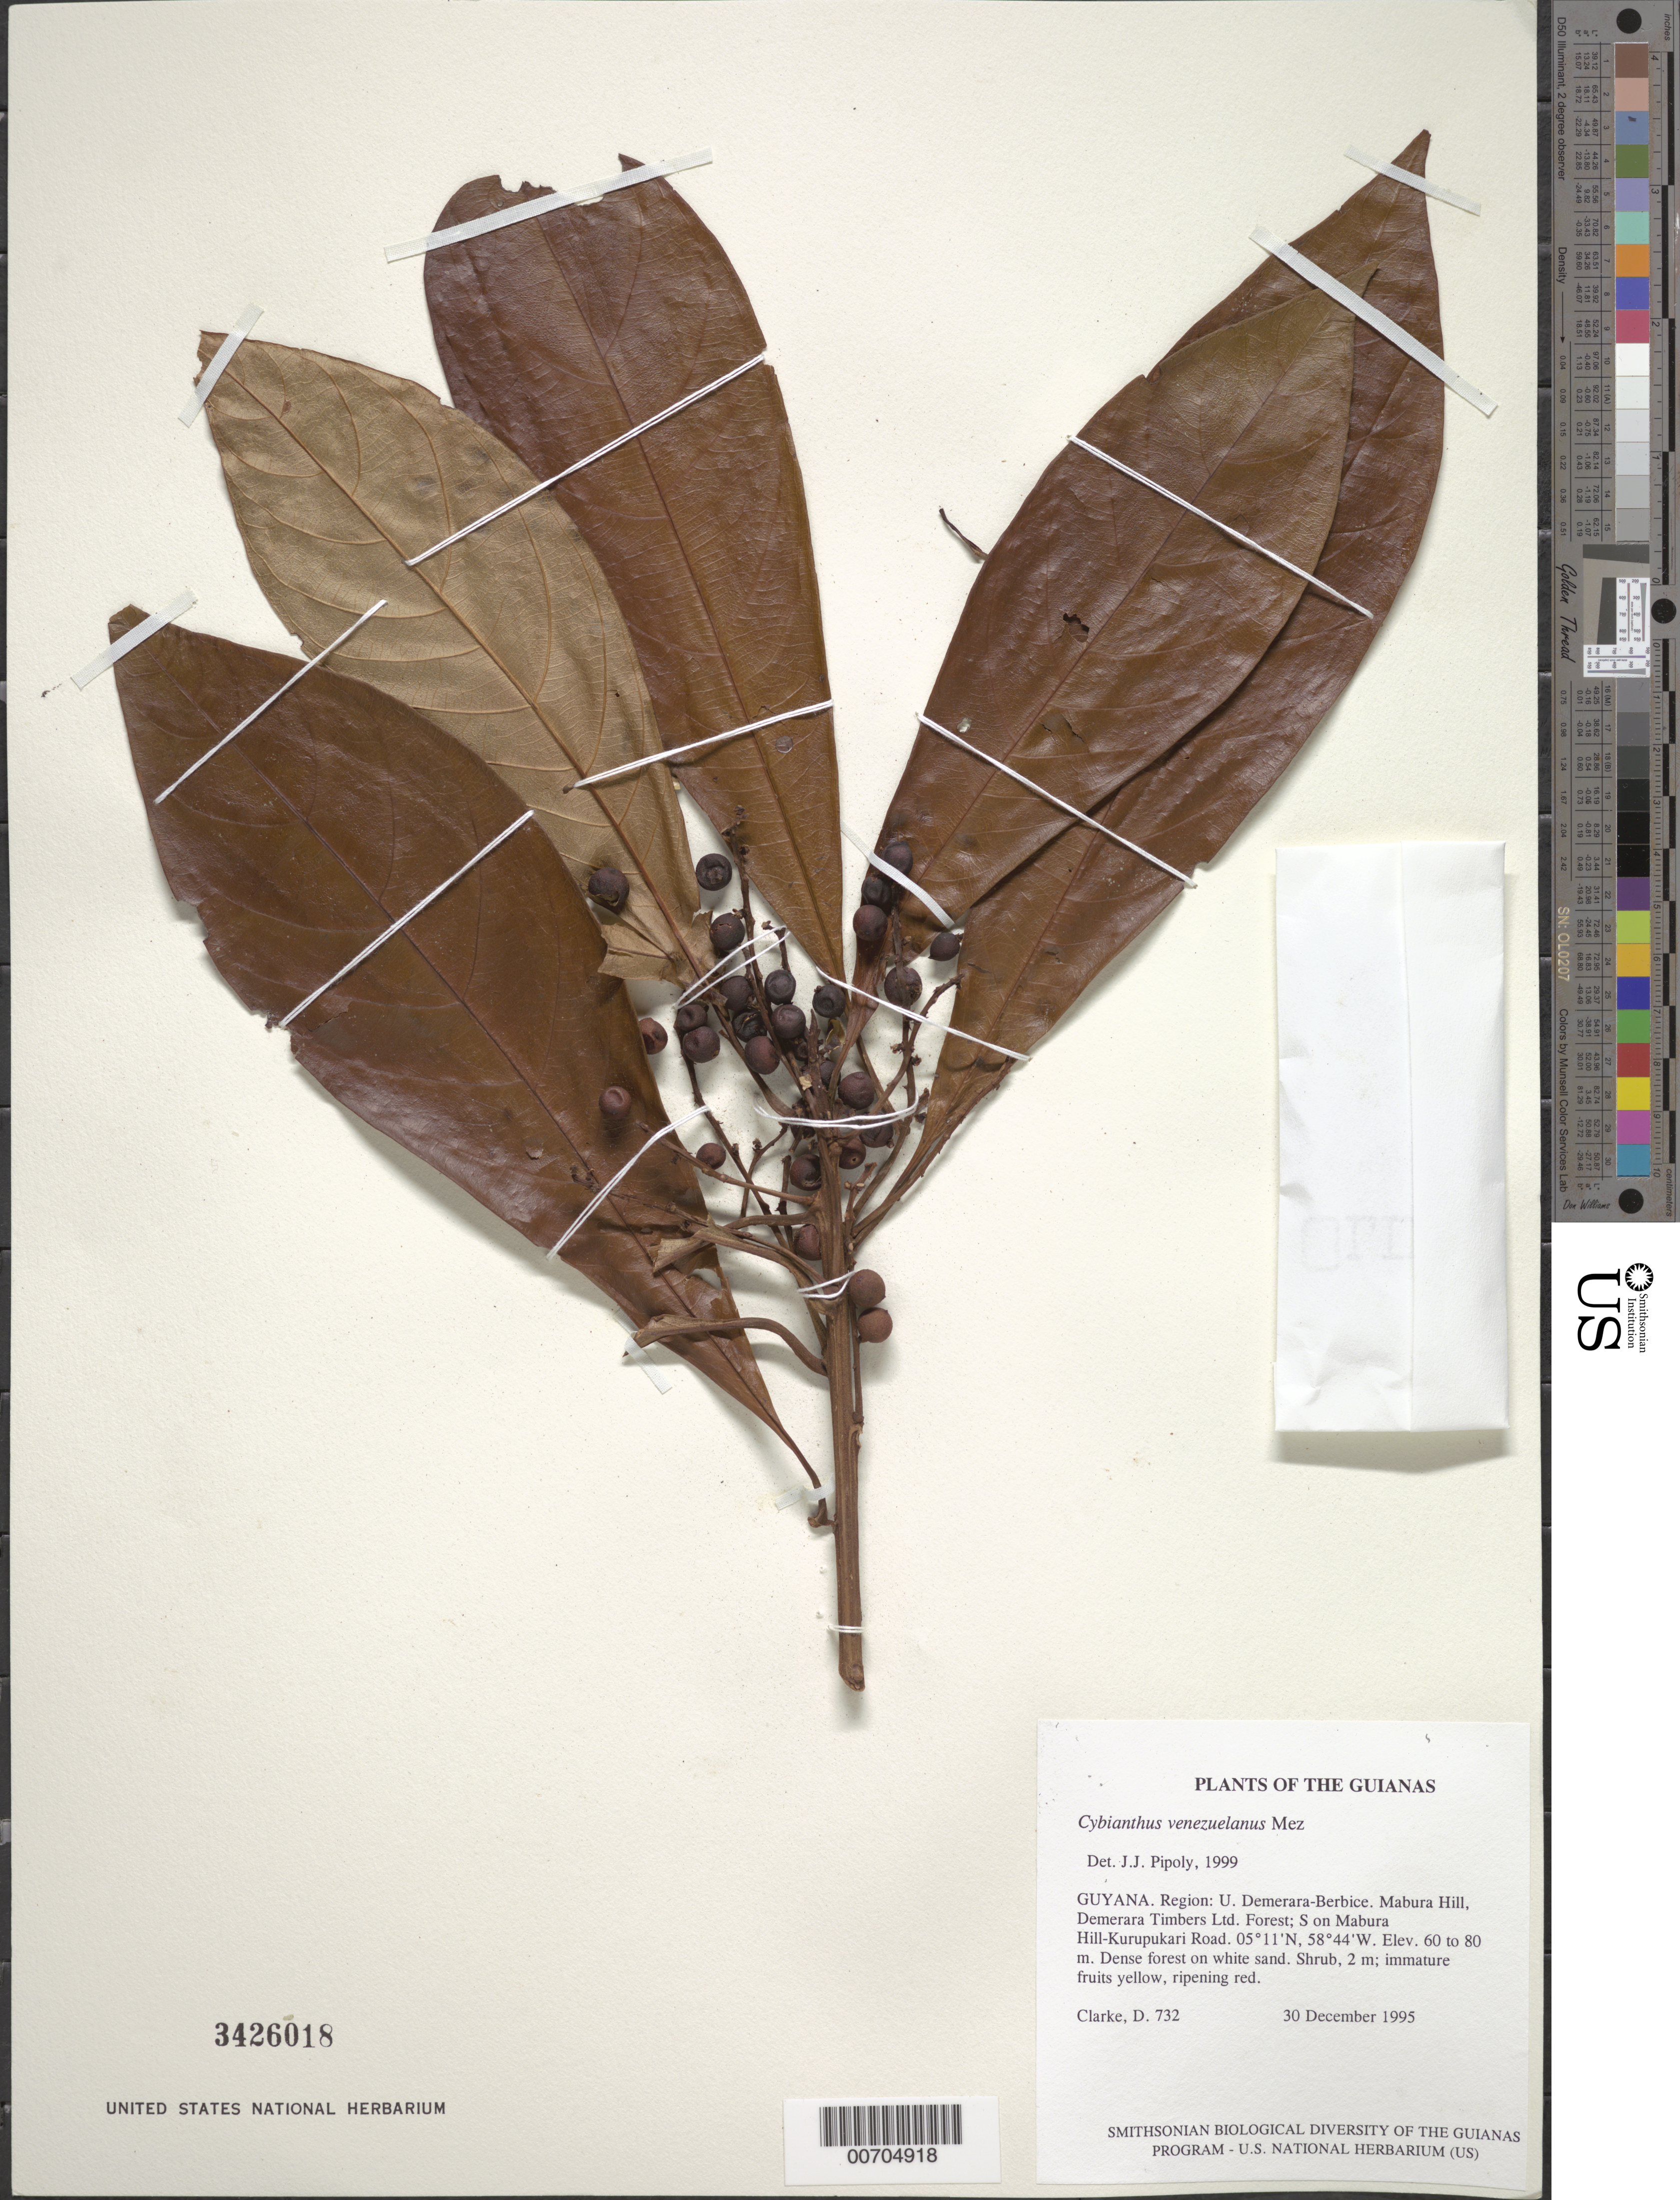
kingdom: Plantae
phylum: Tracheophyta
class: Magnoliopsida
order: Ericales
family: Primulaceae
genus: Cybianthus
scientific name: Cybianthus venezuelanus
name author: Mez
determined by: Pipoly, J. J., III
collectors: H. D. Clarke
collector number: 732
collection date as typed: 30 December 1995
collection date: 1995-12-30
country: Guyana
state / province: U. Demerara-Berbice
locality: Mabura Hill, Demerara Timbers Ltd. Forest; S on Mabura Hill-Kurupukari Rd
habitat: Dense forest on white sand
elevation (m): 60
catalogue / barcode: US 3426018